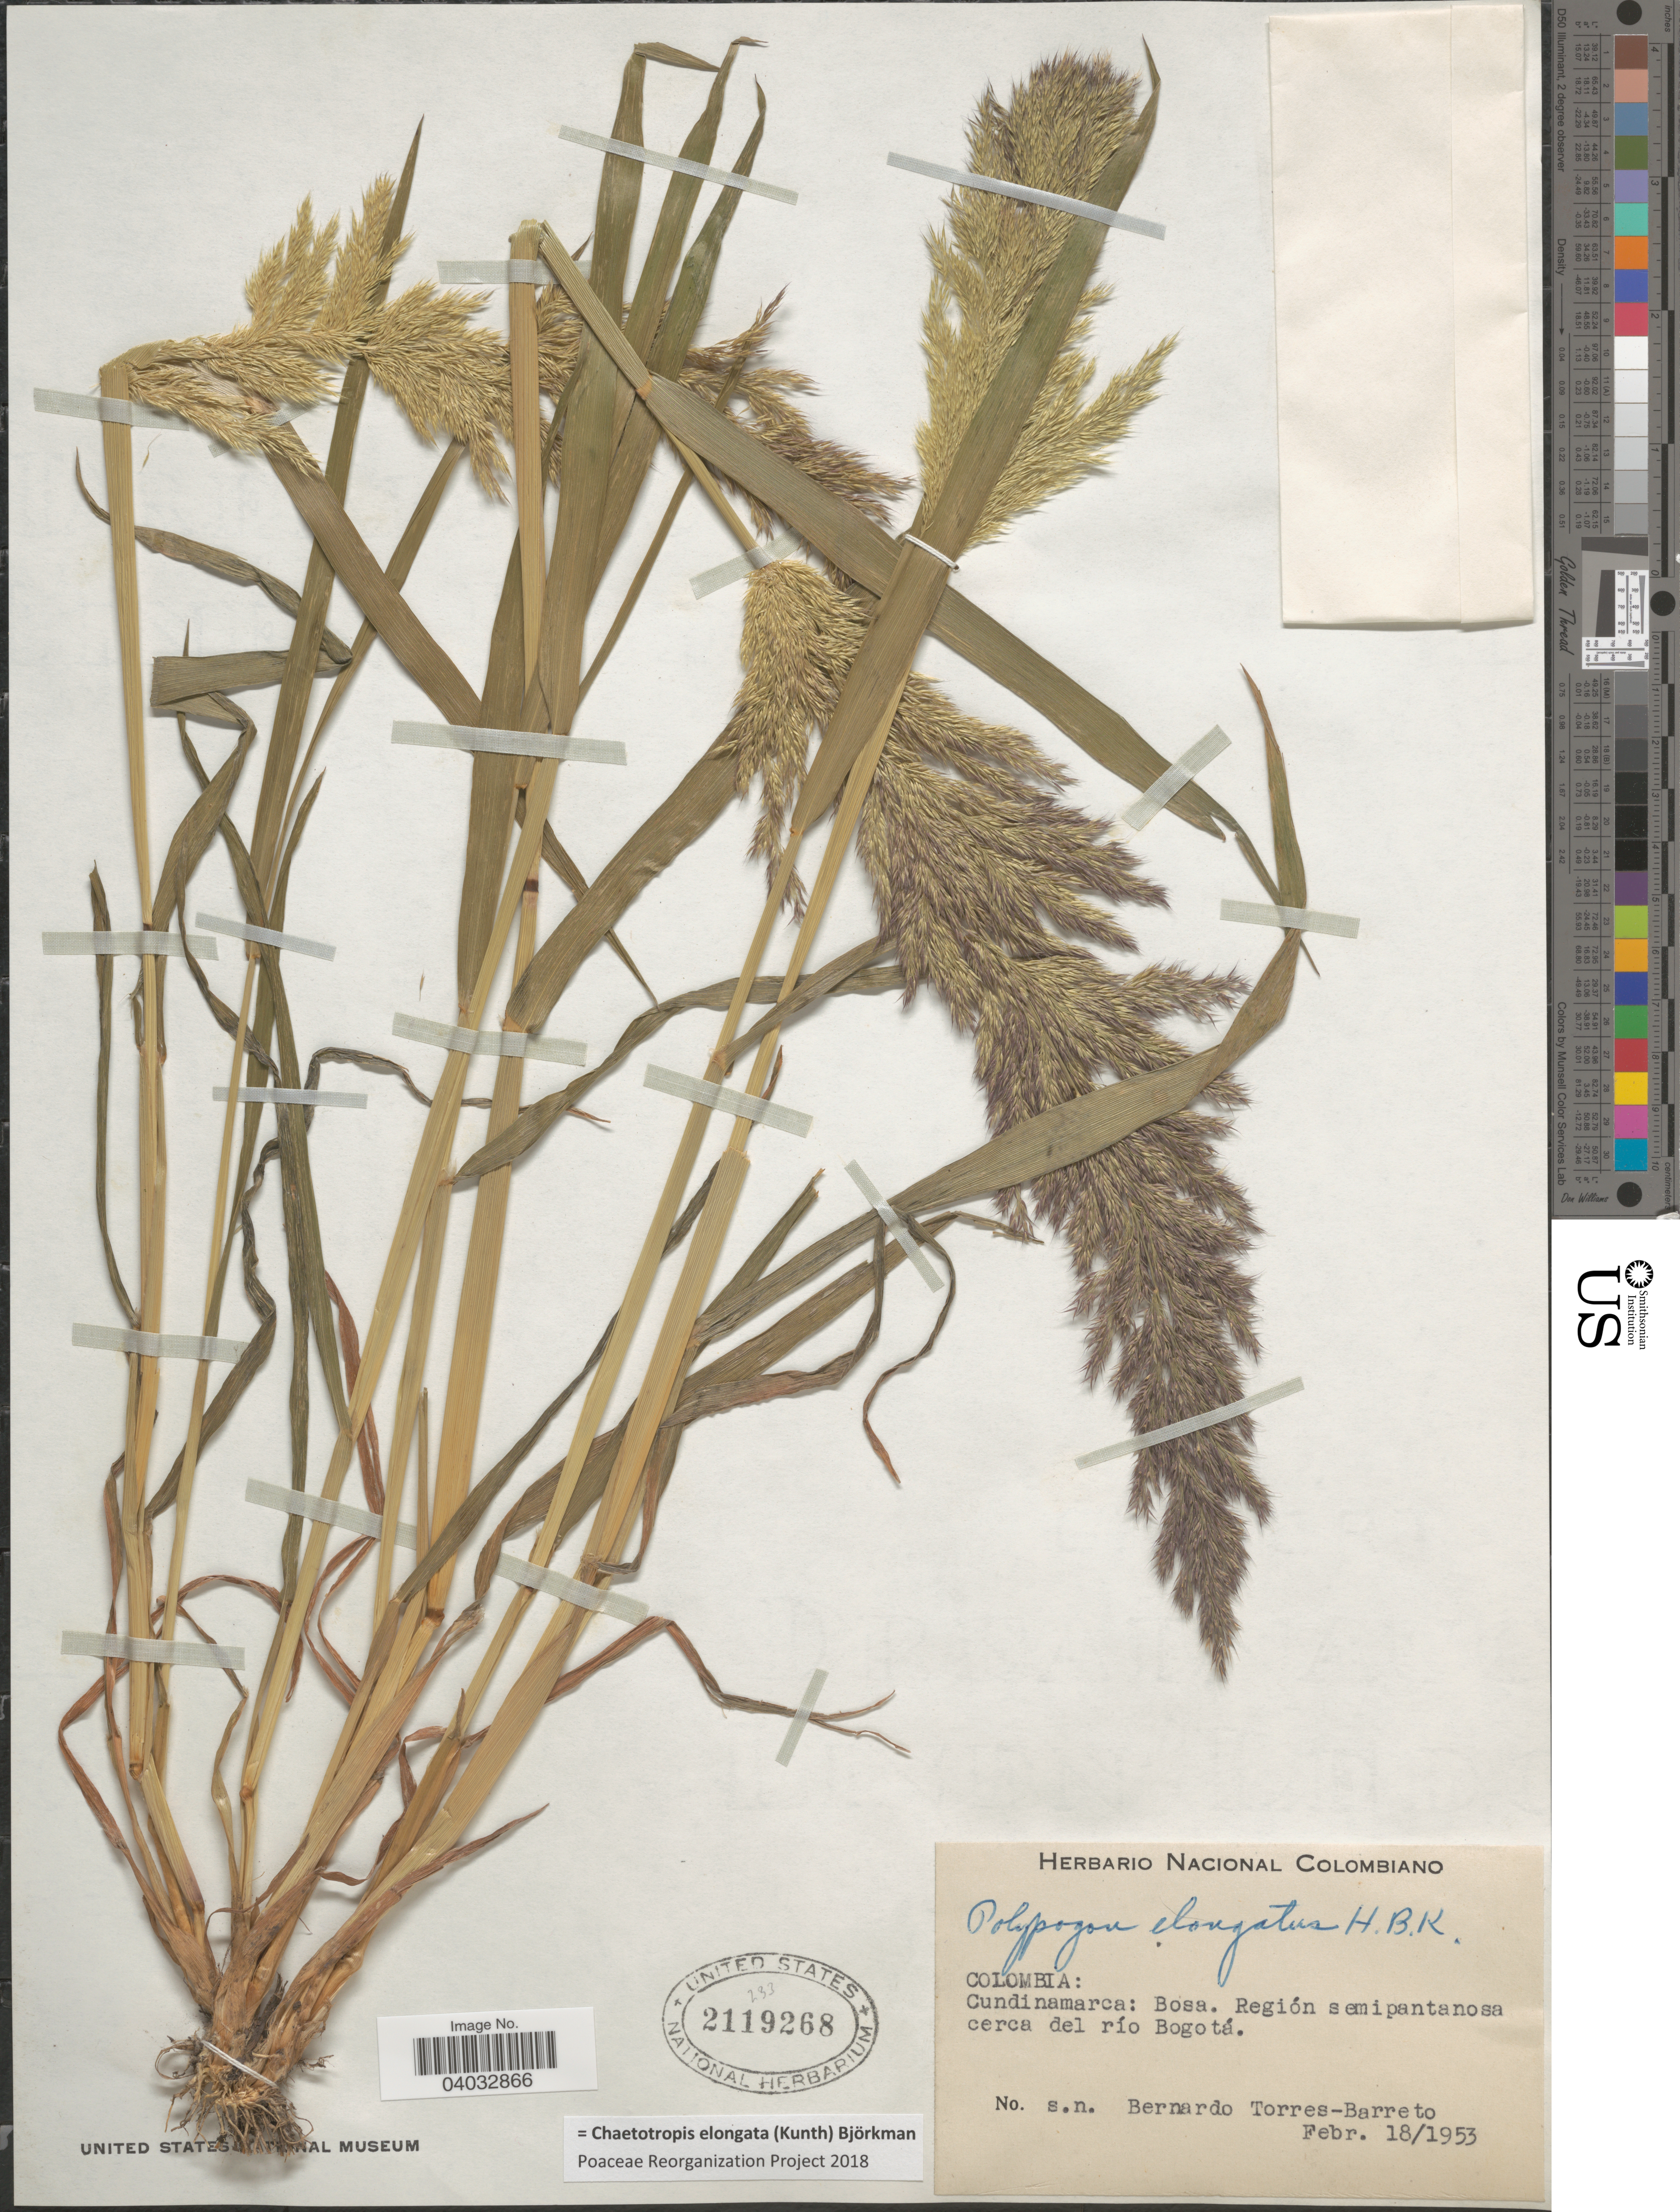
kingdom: Plantae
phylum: Tracheophyta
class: Liliopsida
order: Poales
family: Poaceae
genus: Chaetotropis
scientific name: Chaetotropis elongata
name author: (Kunth) Björkman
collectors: B. Torres-Barreto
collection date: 1953-02-18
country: Colombia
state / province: Cundinamarca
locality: Bosa. Región semipantanosa cerca del río Bogotá.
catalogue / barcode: US 2119268